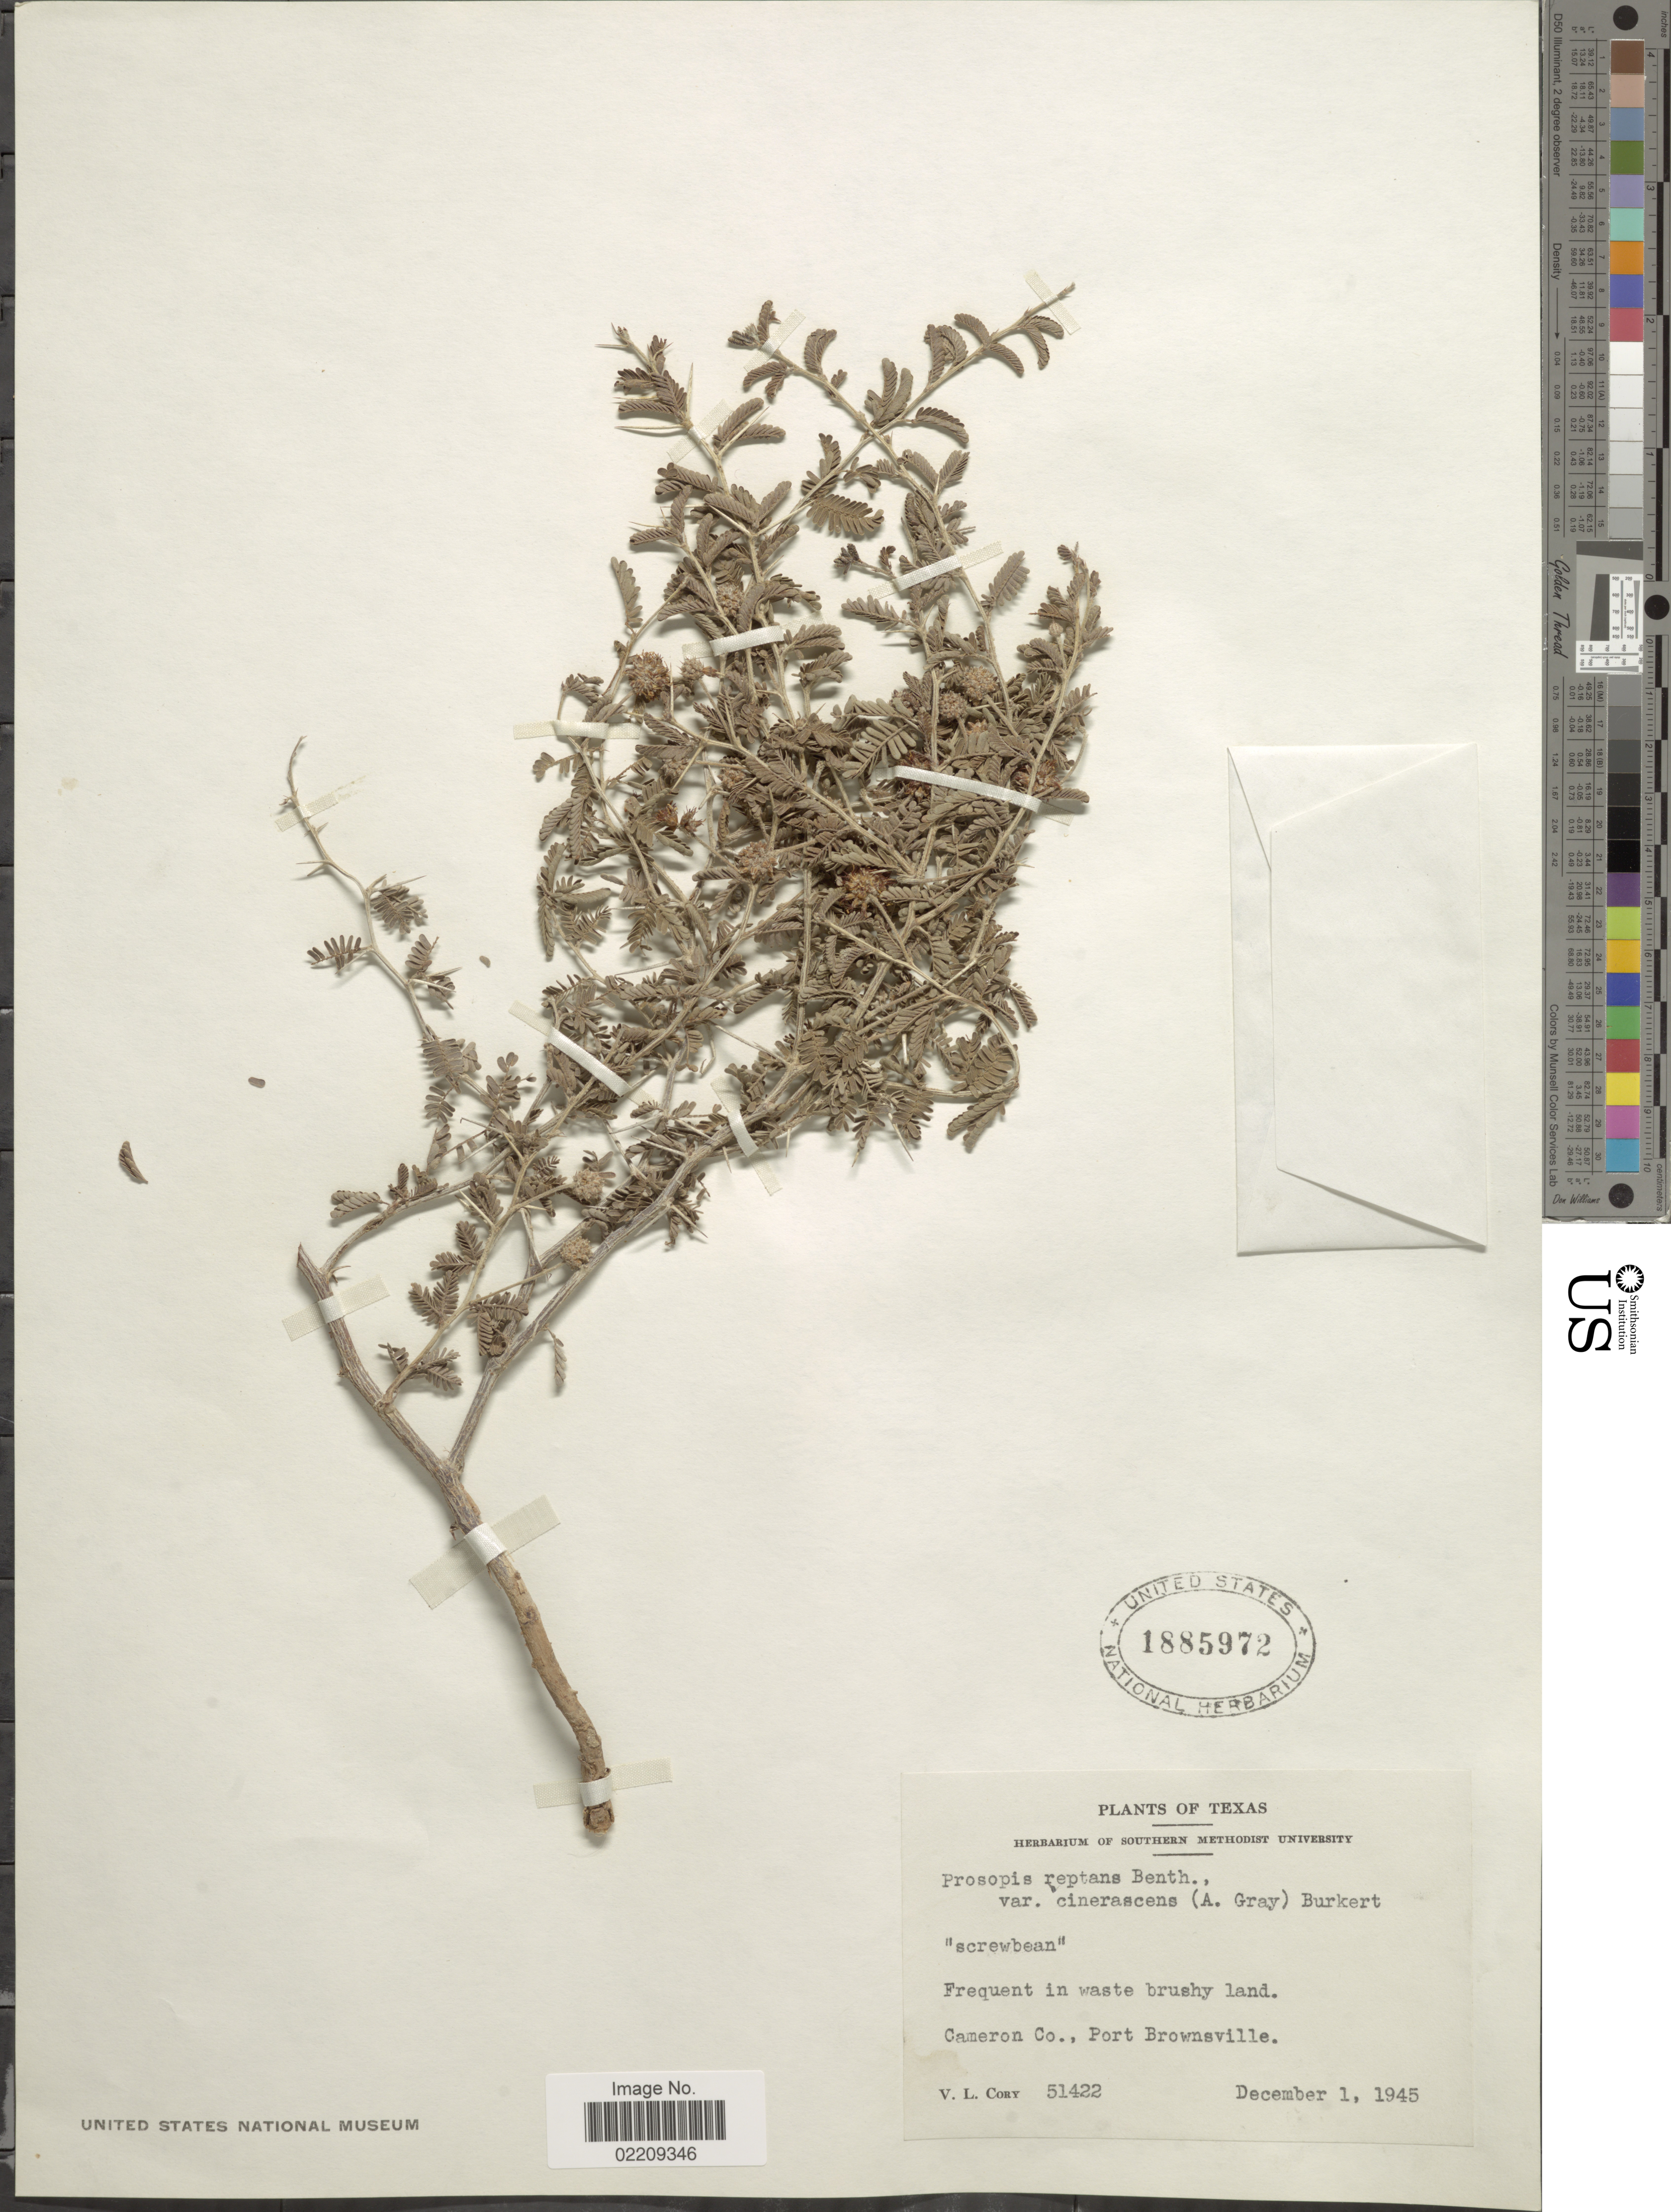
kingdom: Plantae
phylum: Tracheophyta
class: Magnoliopsida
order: Fabales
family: Fabaceae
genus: Strombocarpa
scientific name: Strombocarpa cinerascens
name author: A. Gray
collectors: V. Cory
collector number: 51422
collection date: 1945-12-01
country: United States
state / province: Texas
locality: Cameron Co., Port Brownsville.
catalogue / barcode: US 1885972